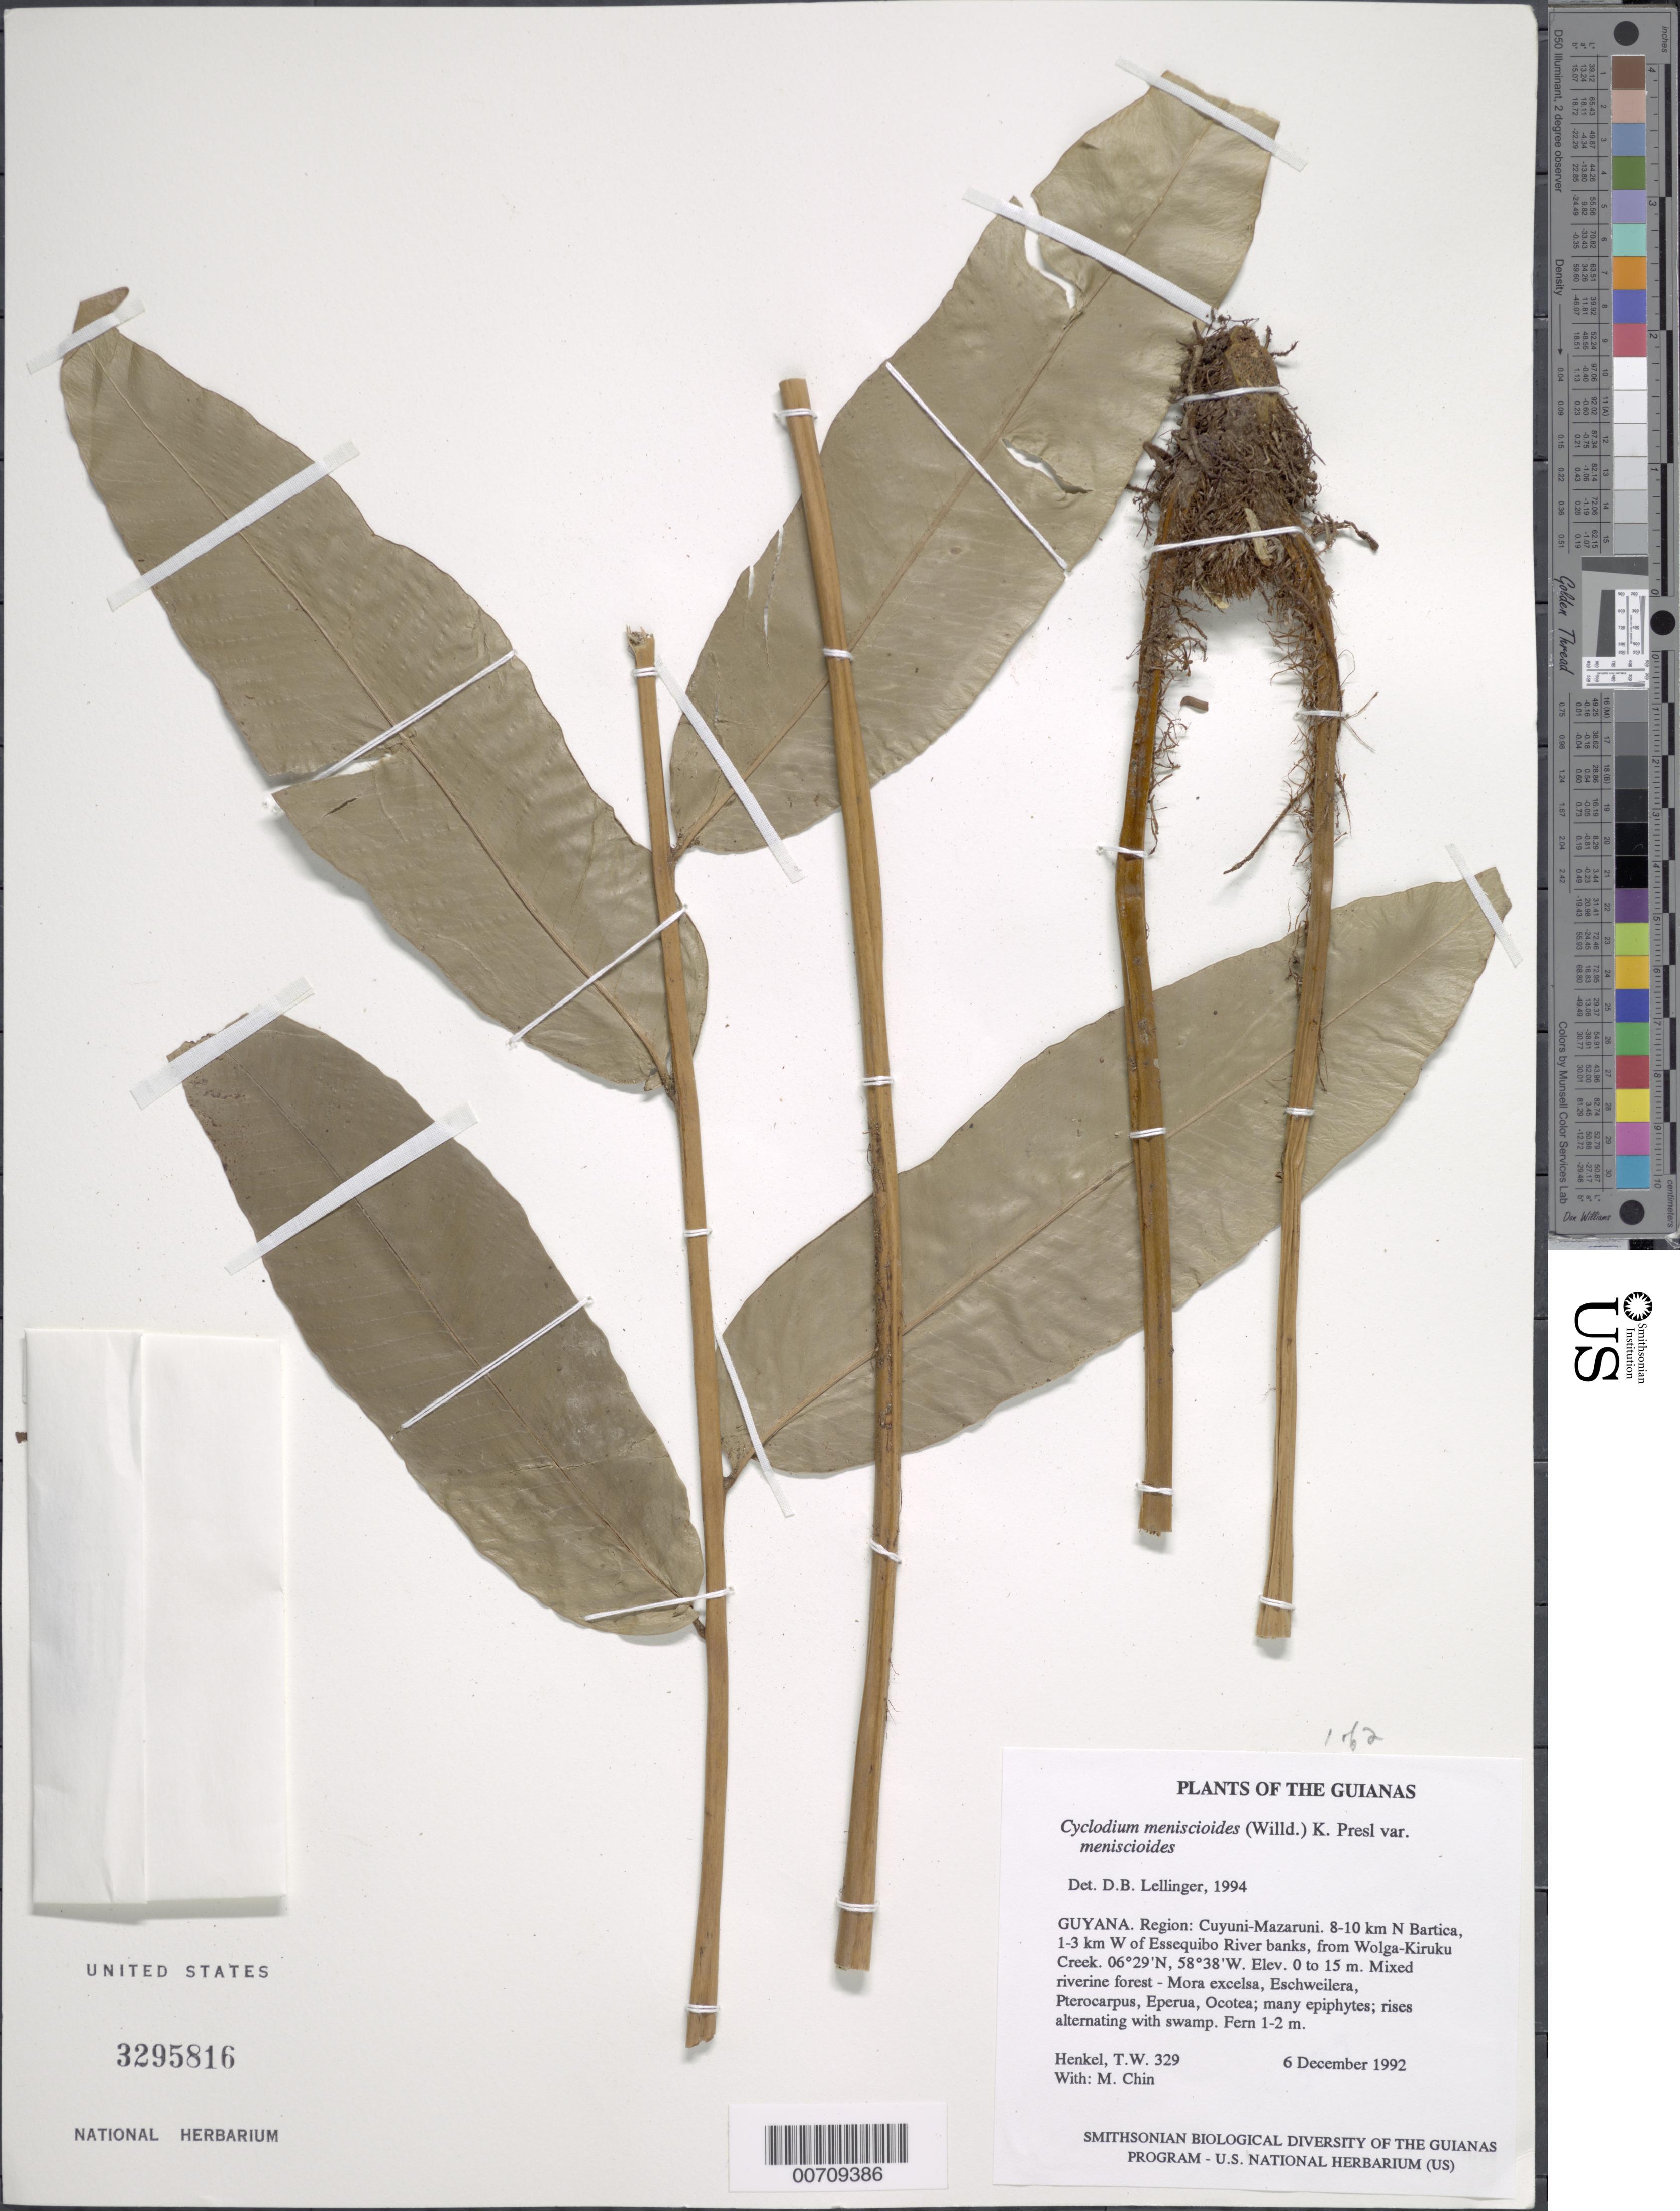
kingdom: Plantae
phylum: Tracheophyta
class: Polypodiopsida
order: Polypodiales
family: Dryopteridaceae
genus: Cyclodium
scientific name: Cyclodium meniscioides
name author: (Willd.) C. Presl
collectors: T. Henkel & M. Chin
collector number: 329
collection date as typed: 6 December 1992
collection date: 1992-12-06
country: Guyana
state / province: Cuyuni-Mazaruni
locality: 8-10 km N Bartica, 1-3 km W of Essequibo River banks, from Wolga-Kiruku Creek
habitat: Mixed riverine forest - Mora excelsa, Eschweilera, Pterocarpus, Eperua, Ocotea; many epiphytes; rises alternating with swamp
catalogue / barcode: US 3295816